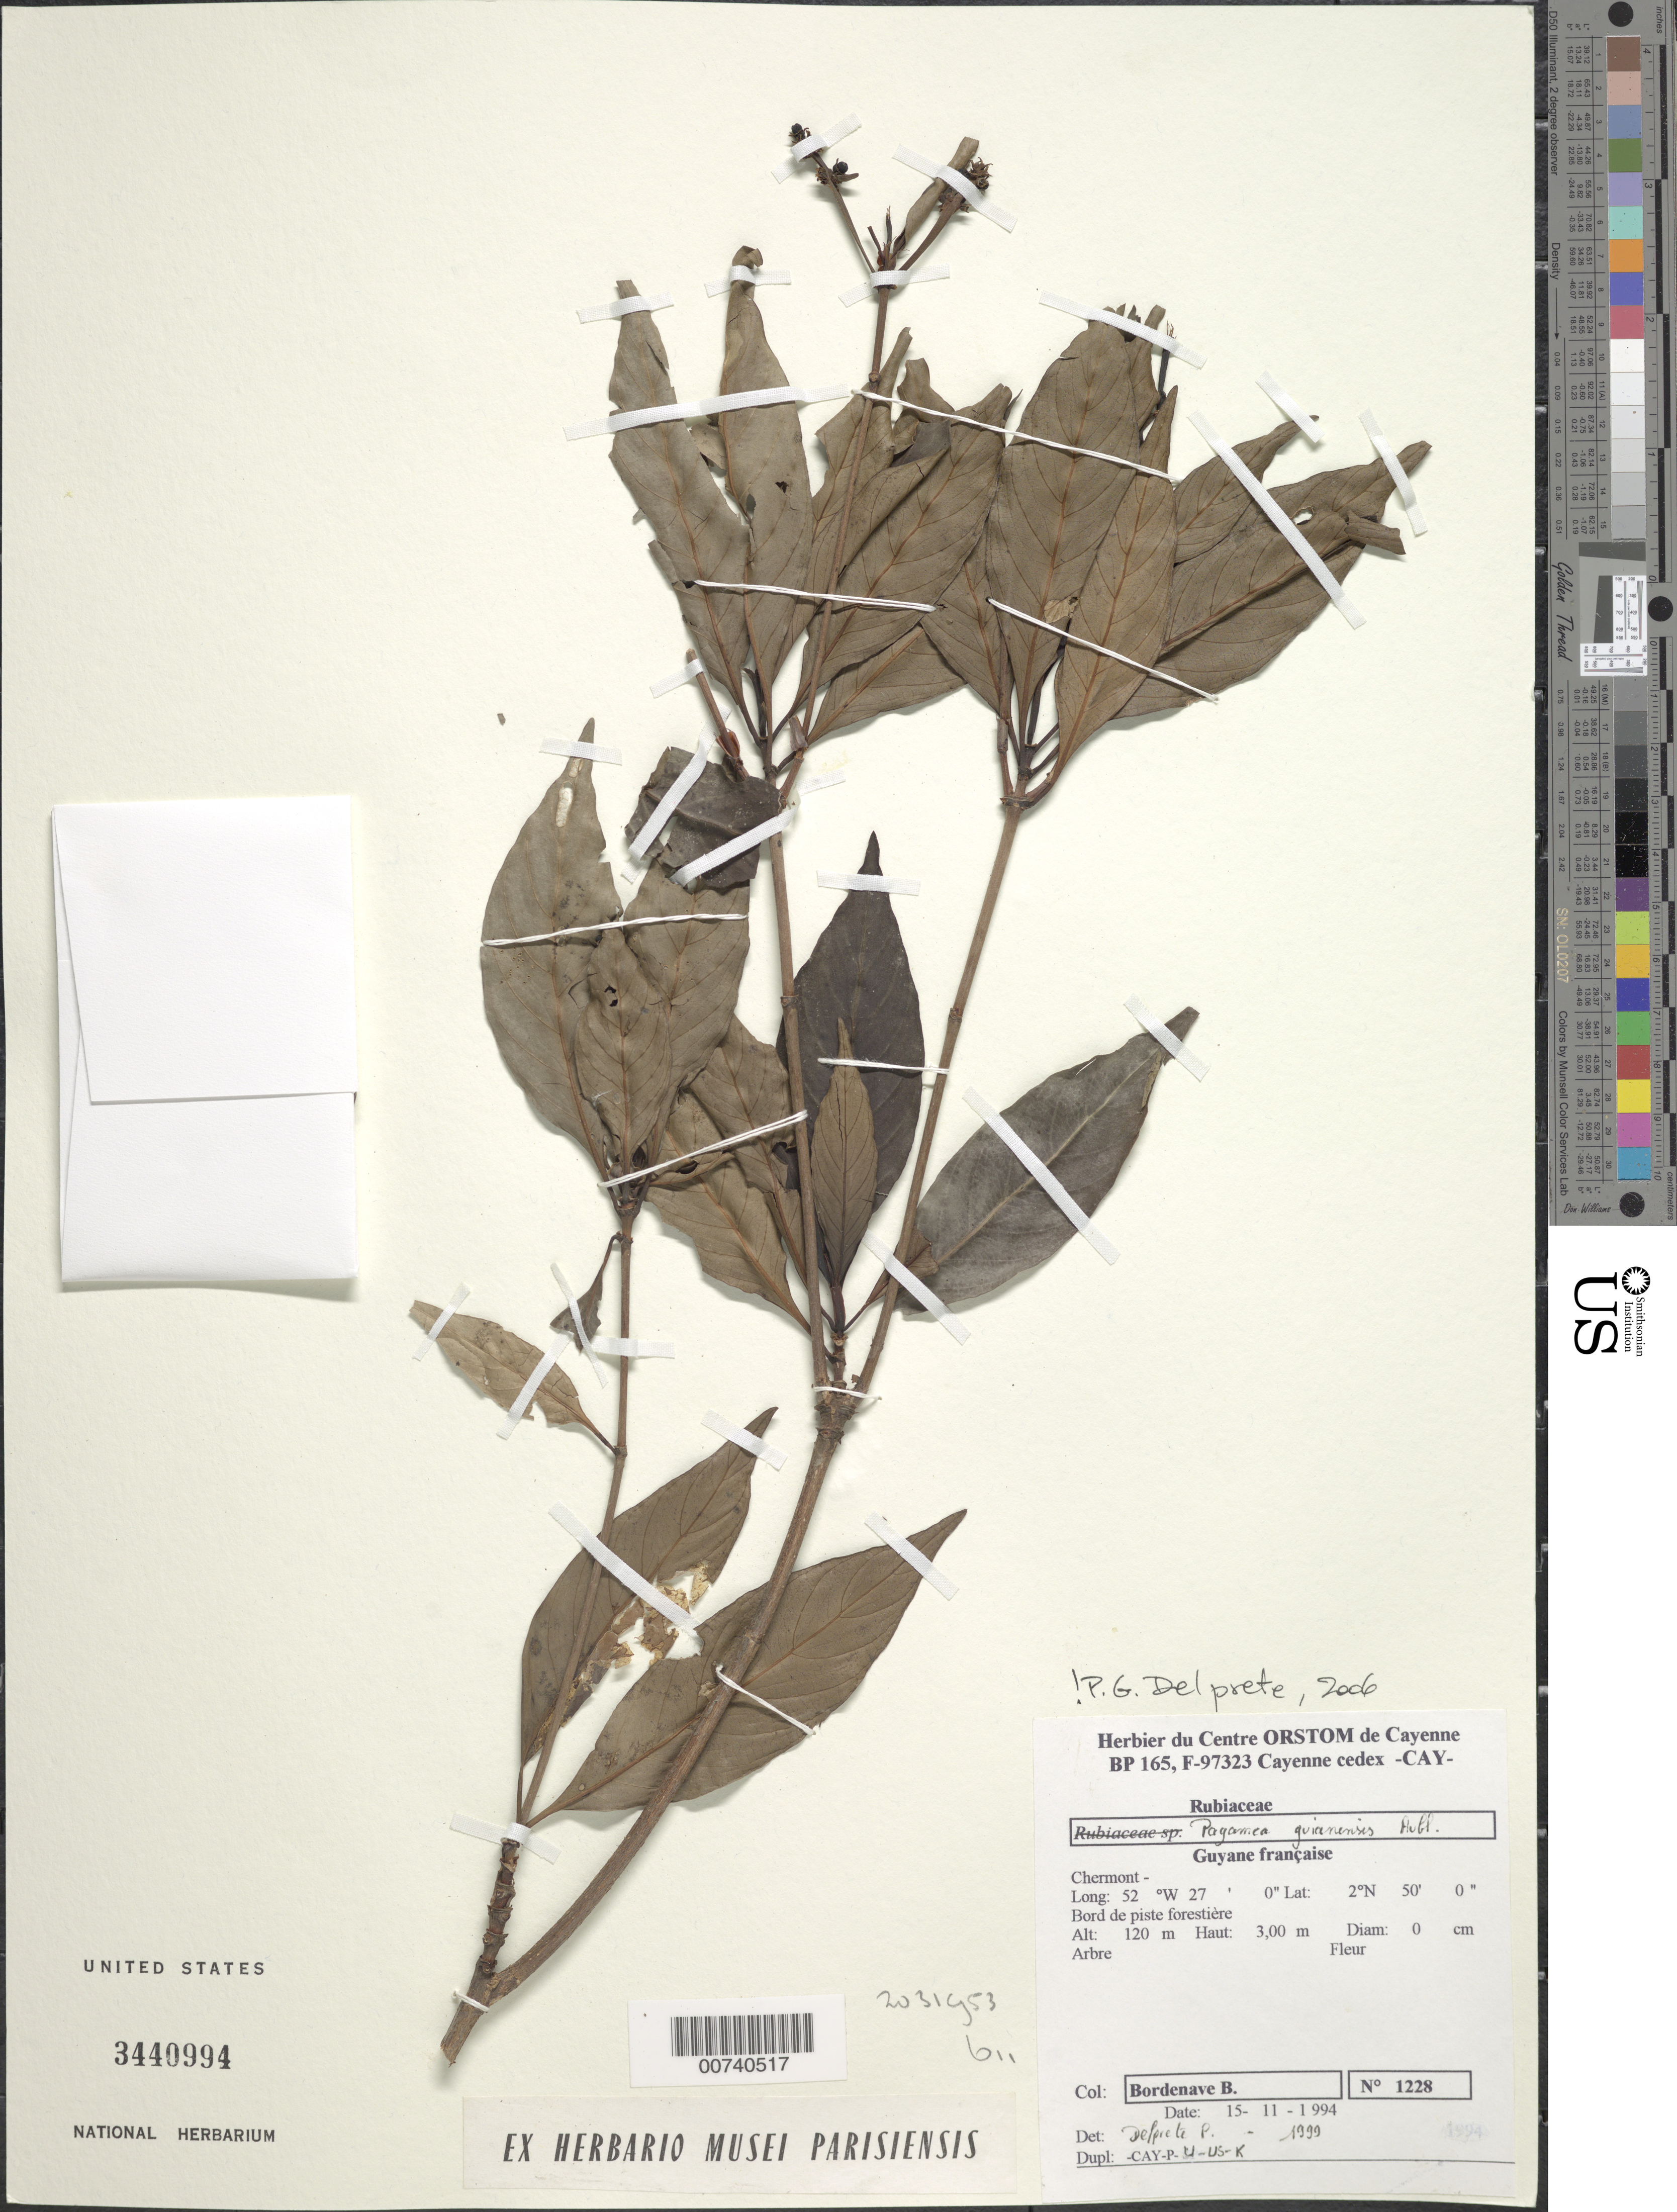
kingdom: Plantae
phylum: Tracheophyta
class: Magnoliopsida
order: Gentianales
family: Rubiaceae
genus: Pagamea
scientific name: Pagamea guianensis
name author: Aubl.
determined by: Delprete, P. G., Herb. de Guyane Cay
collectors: B. Bordenave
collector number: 1228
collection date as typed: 15-Nov-94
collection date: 1994-11-15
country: French Guiana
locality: Chermont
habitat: Forest trail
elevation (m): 120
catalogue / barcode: US 3440994